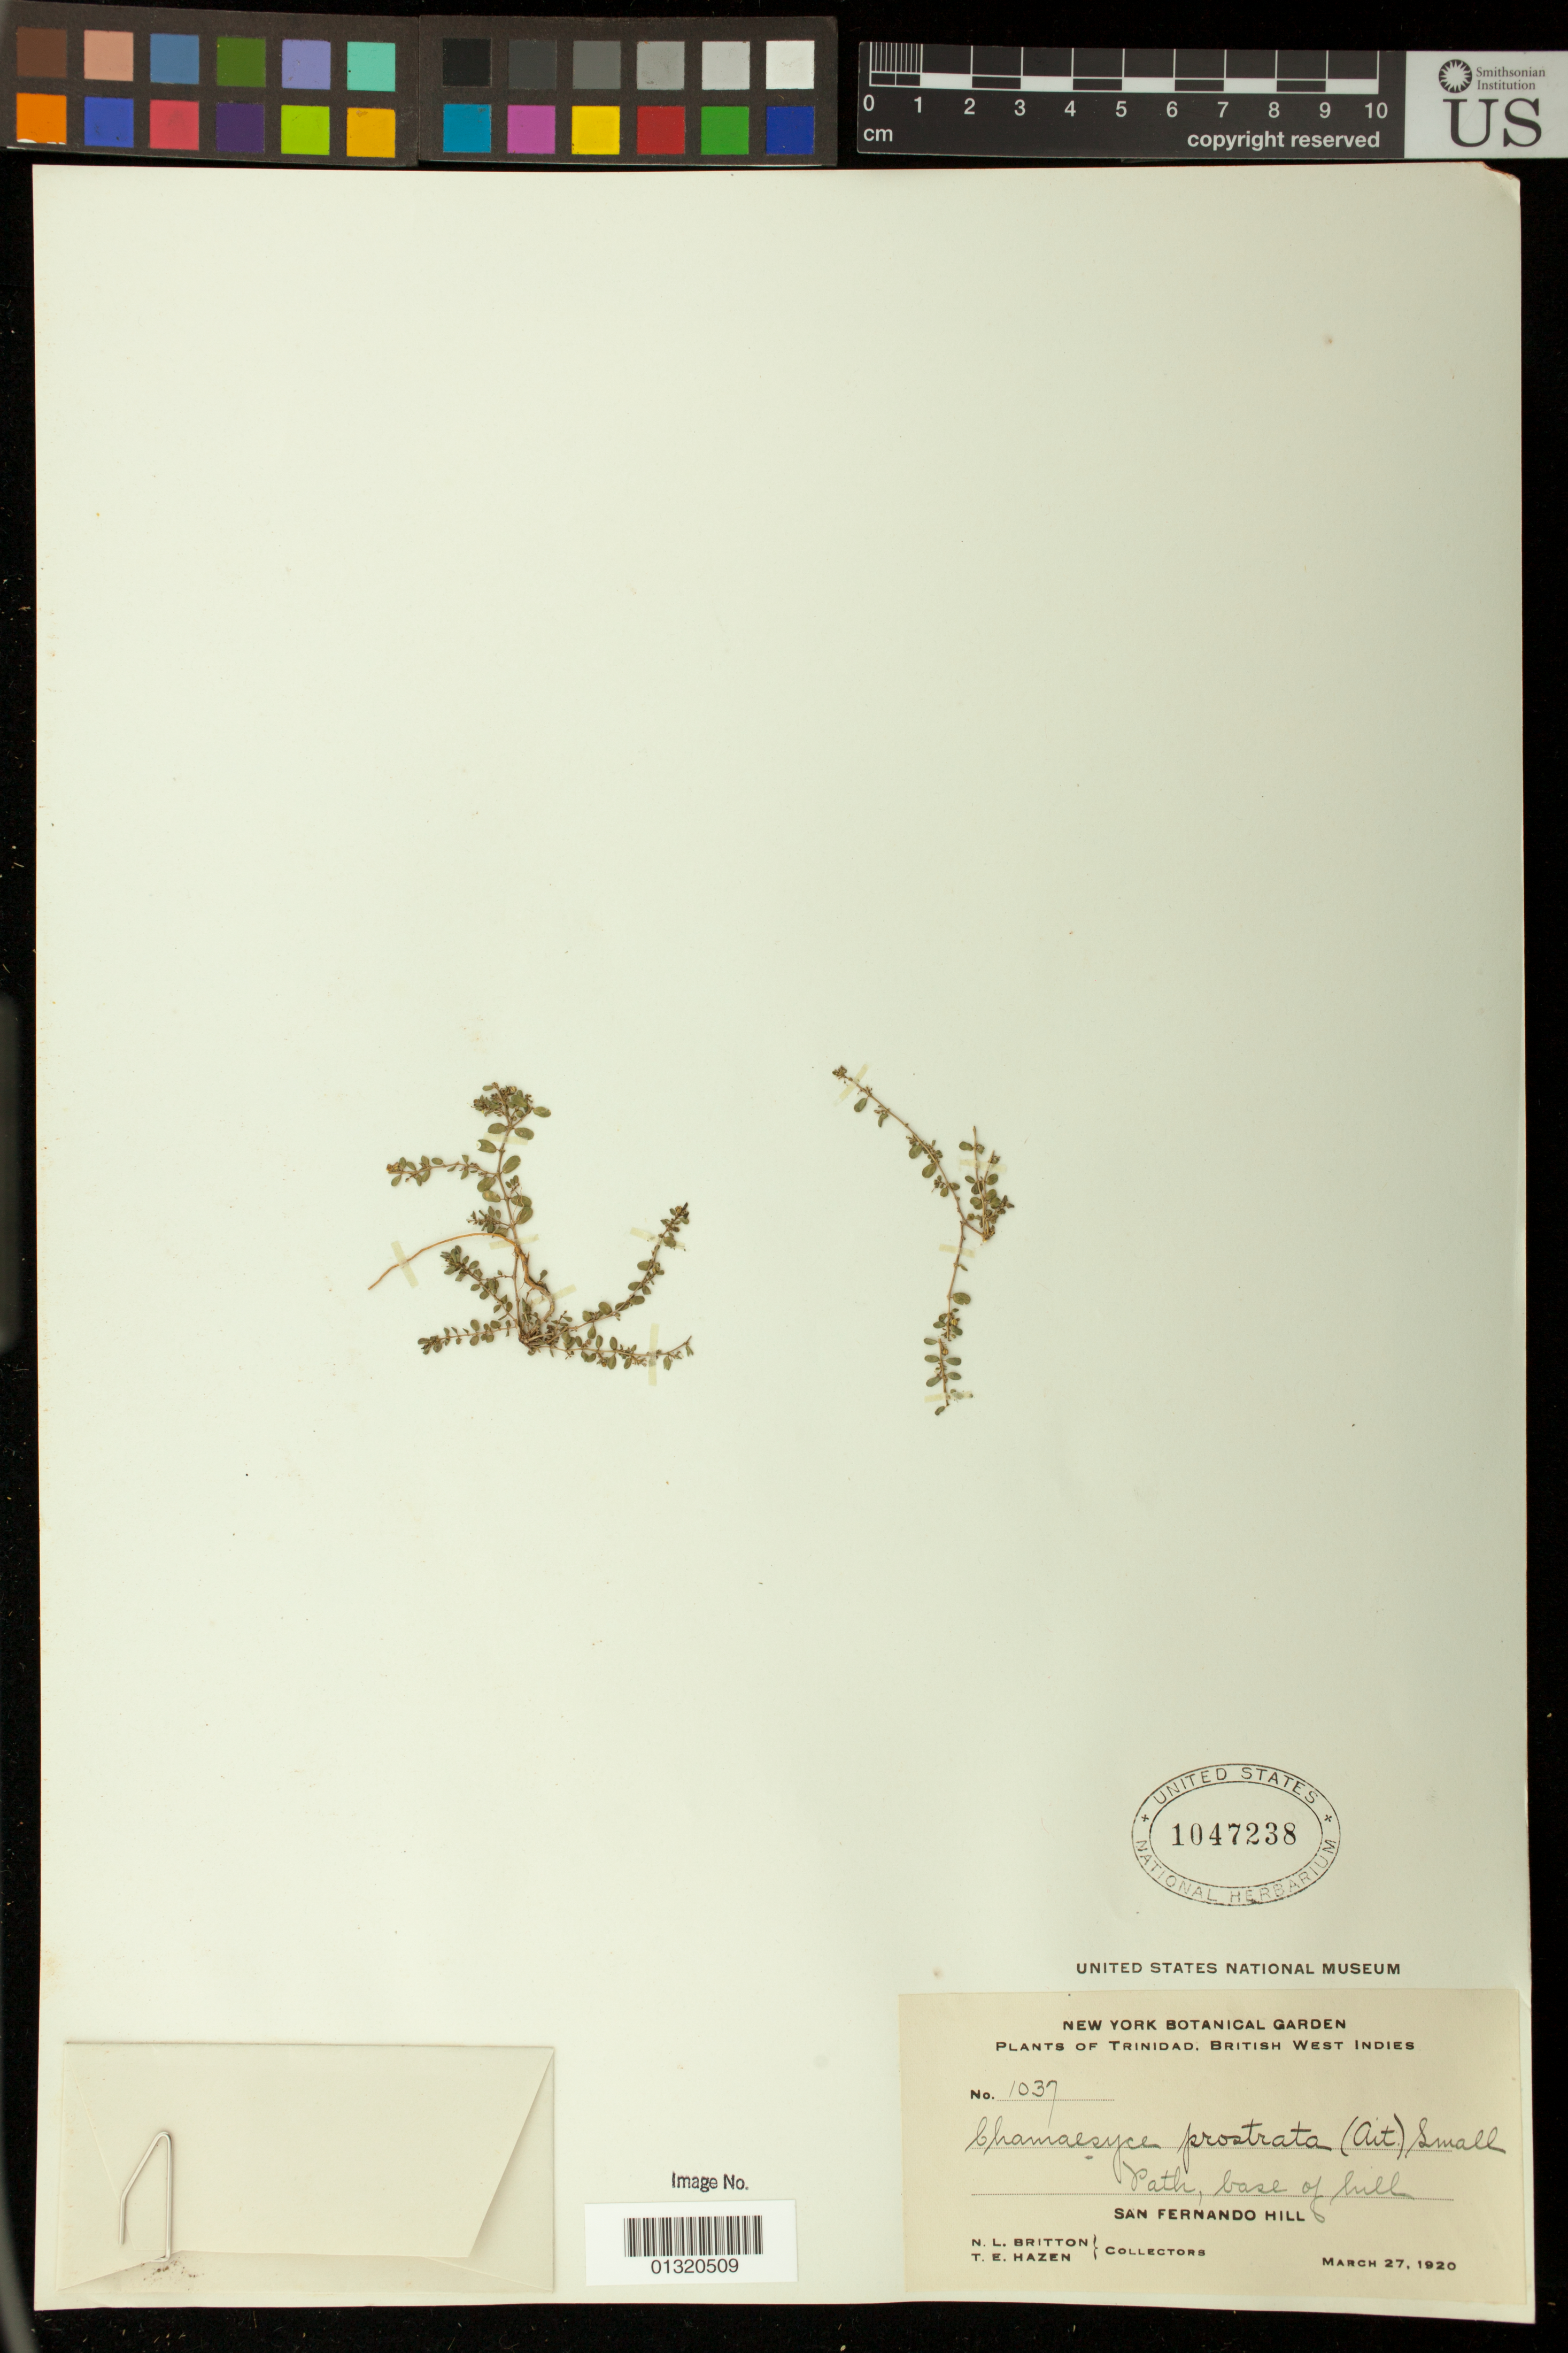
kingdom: Plantae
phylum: Tracheophyta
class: Magnoliopsida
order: Malpighiales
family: Euphorbiaceae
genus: Euphorbia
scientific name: Euphorbia prostrata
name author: Aiton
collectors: N. Britton & T. E. Hazen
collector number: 1037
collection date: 1920-03-27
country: Trinidad and Tobago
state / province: City of San Fernando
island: Trinidad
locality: Path, base of hill; San Fernando Hill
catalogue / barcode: US 1047238